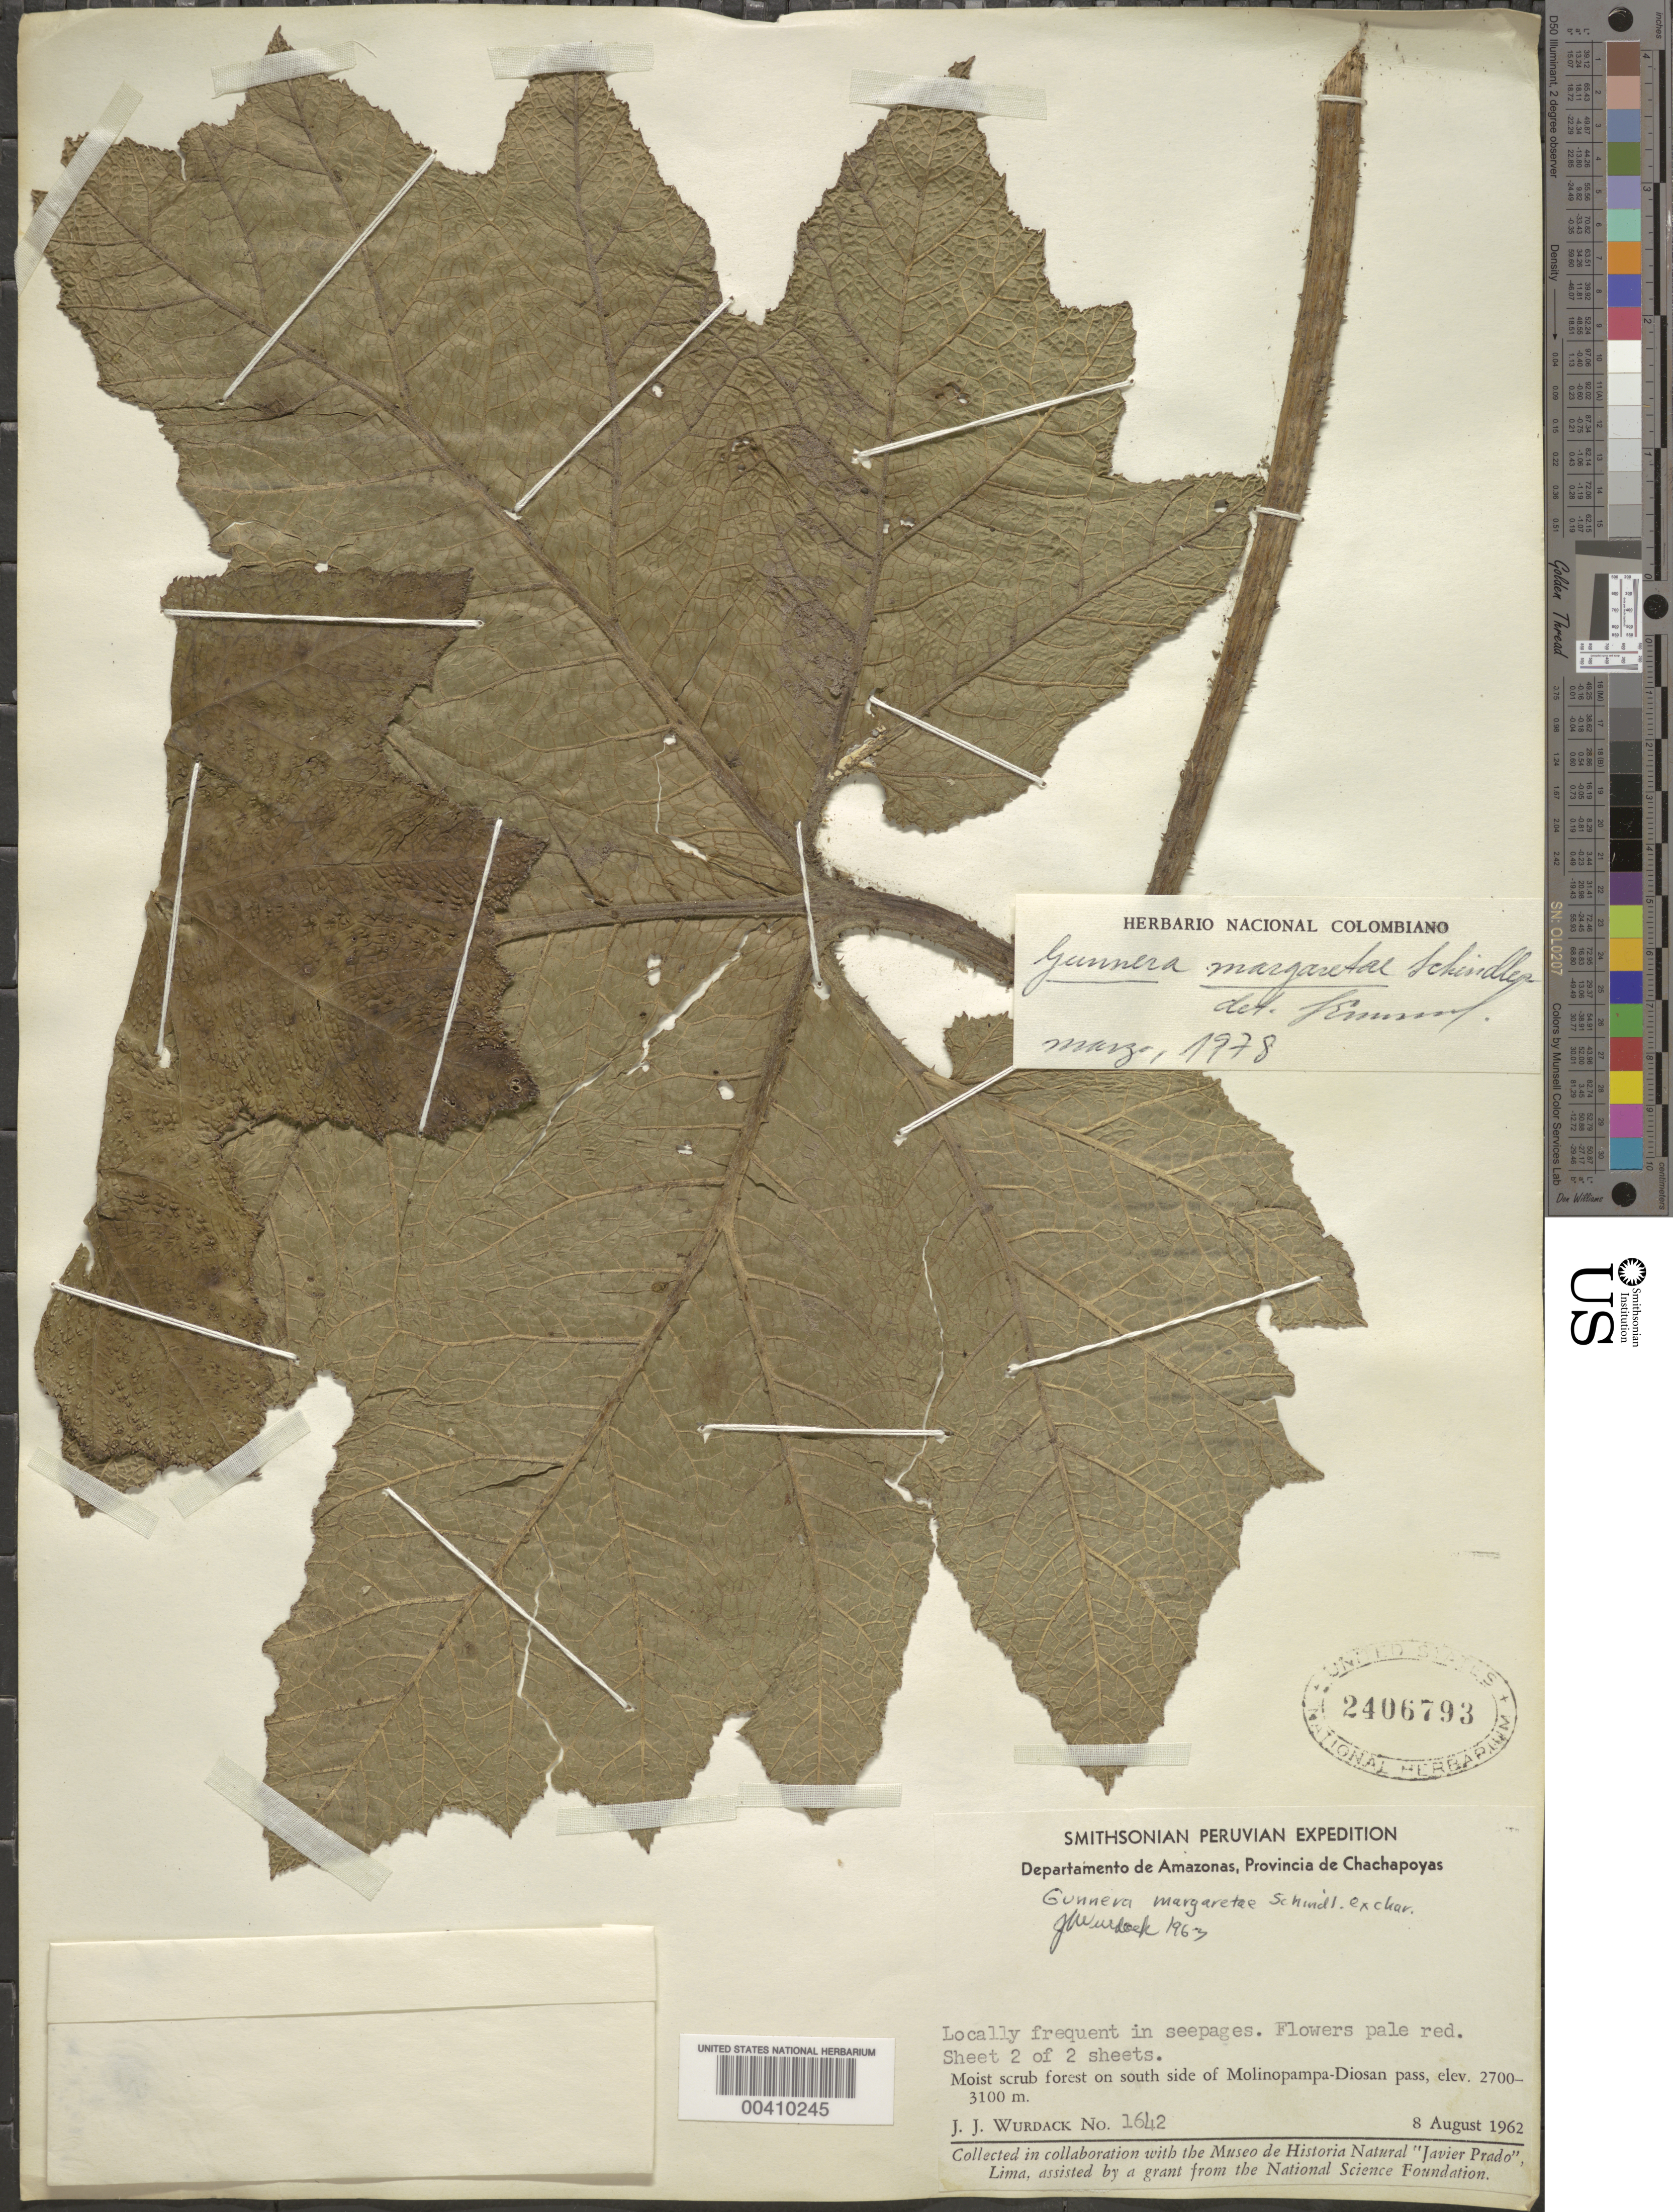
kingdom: Plantae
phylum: Tracheophyta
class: Magnoliopsida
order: Gunnerales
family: Gunneraceae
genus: Gunnera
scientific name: Gunnera margaretae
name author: Schindl.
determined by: Wurdack, John J., (US), US (UNITED STATES)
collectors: J. J. Wurdack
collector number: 1642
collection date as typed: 08 Aug 1962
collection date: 1962-08-08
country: Peru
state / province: Amazonas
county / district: Chachapoyas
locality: S side of Molinopampa-Diosan Pass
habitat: Moist scrub forest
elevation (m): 2700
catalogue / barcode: US 2406793